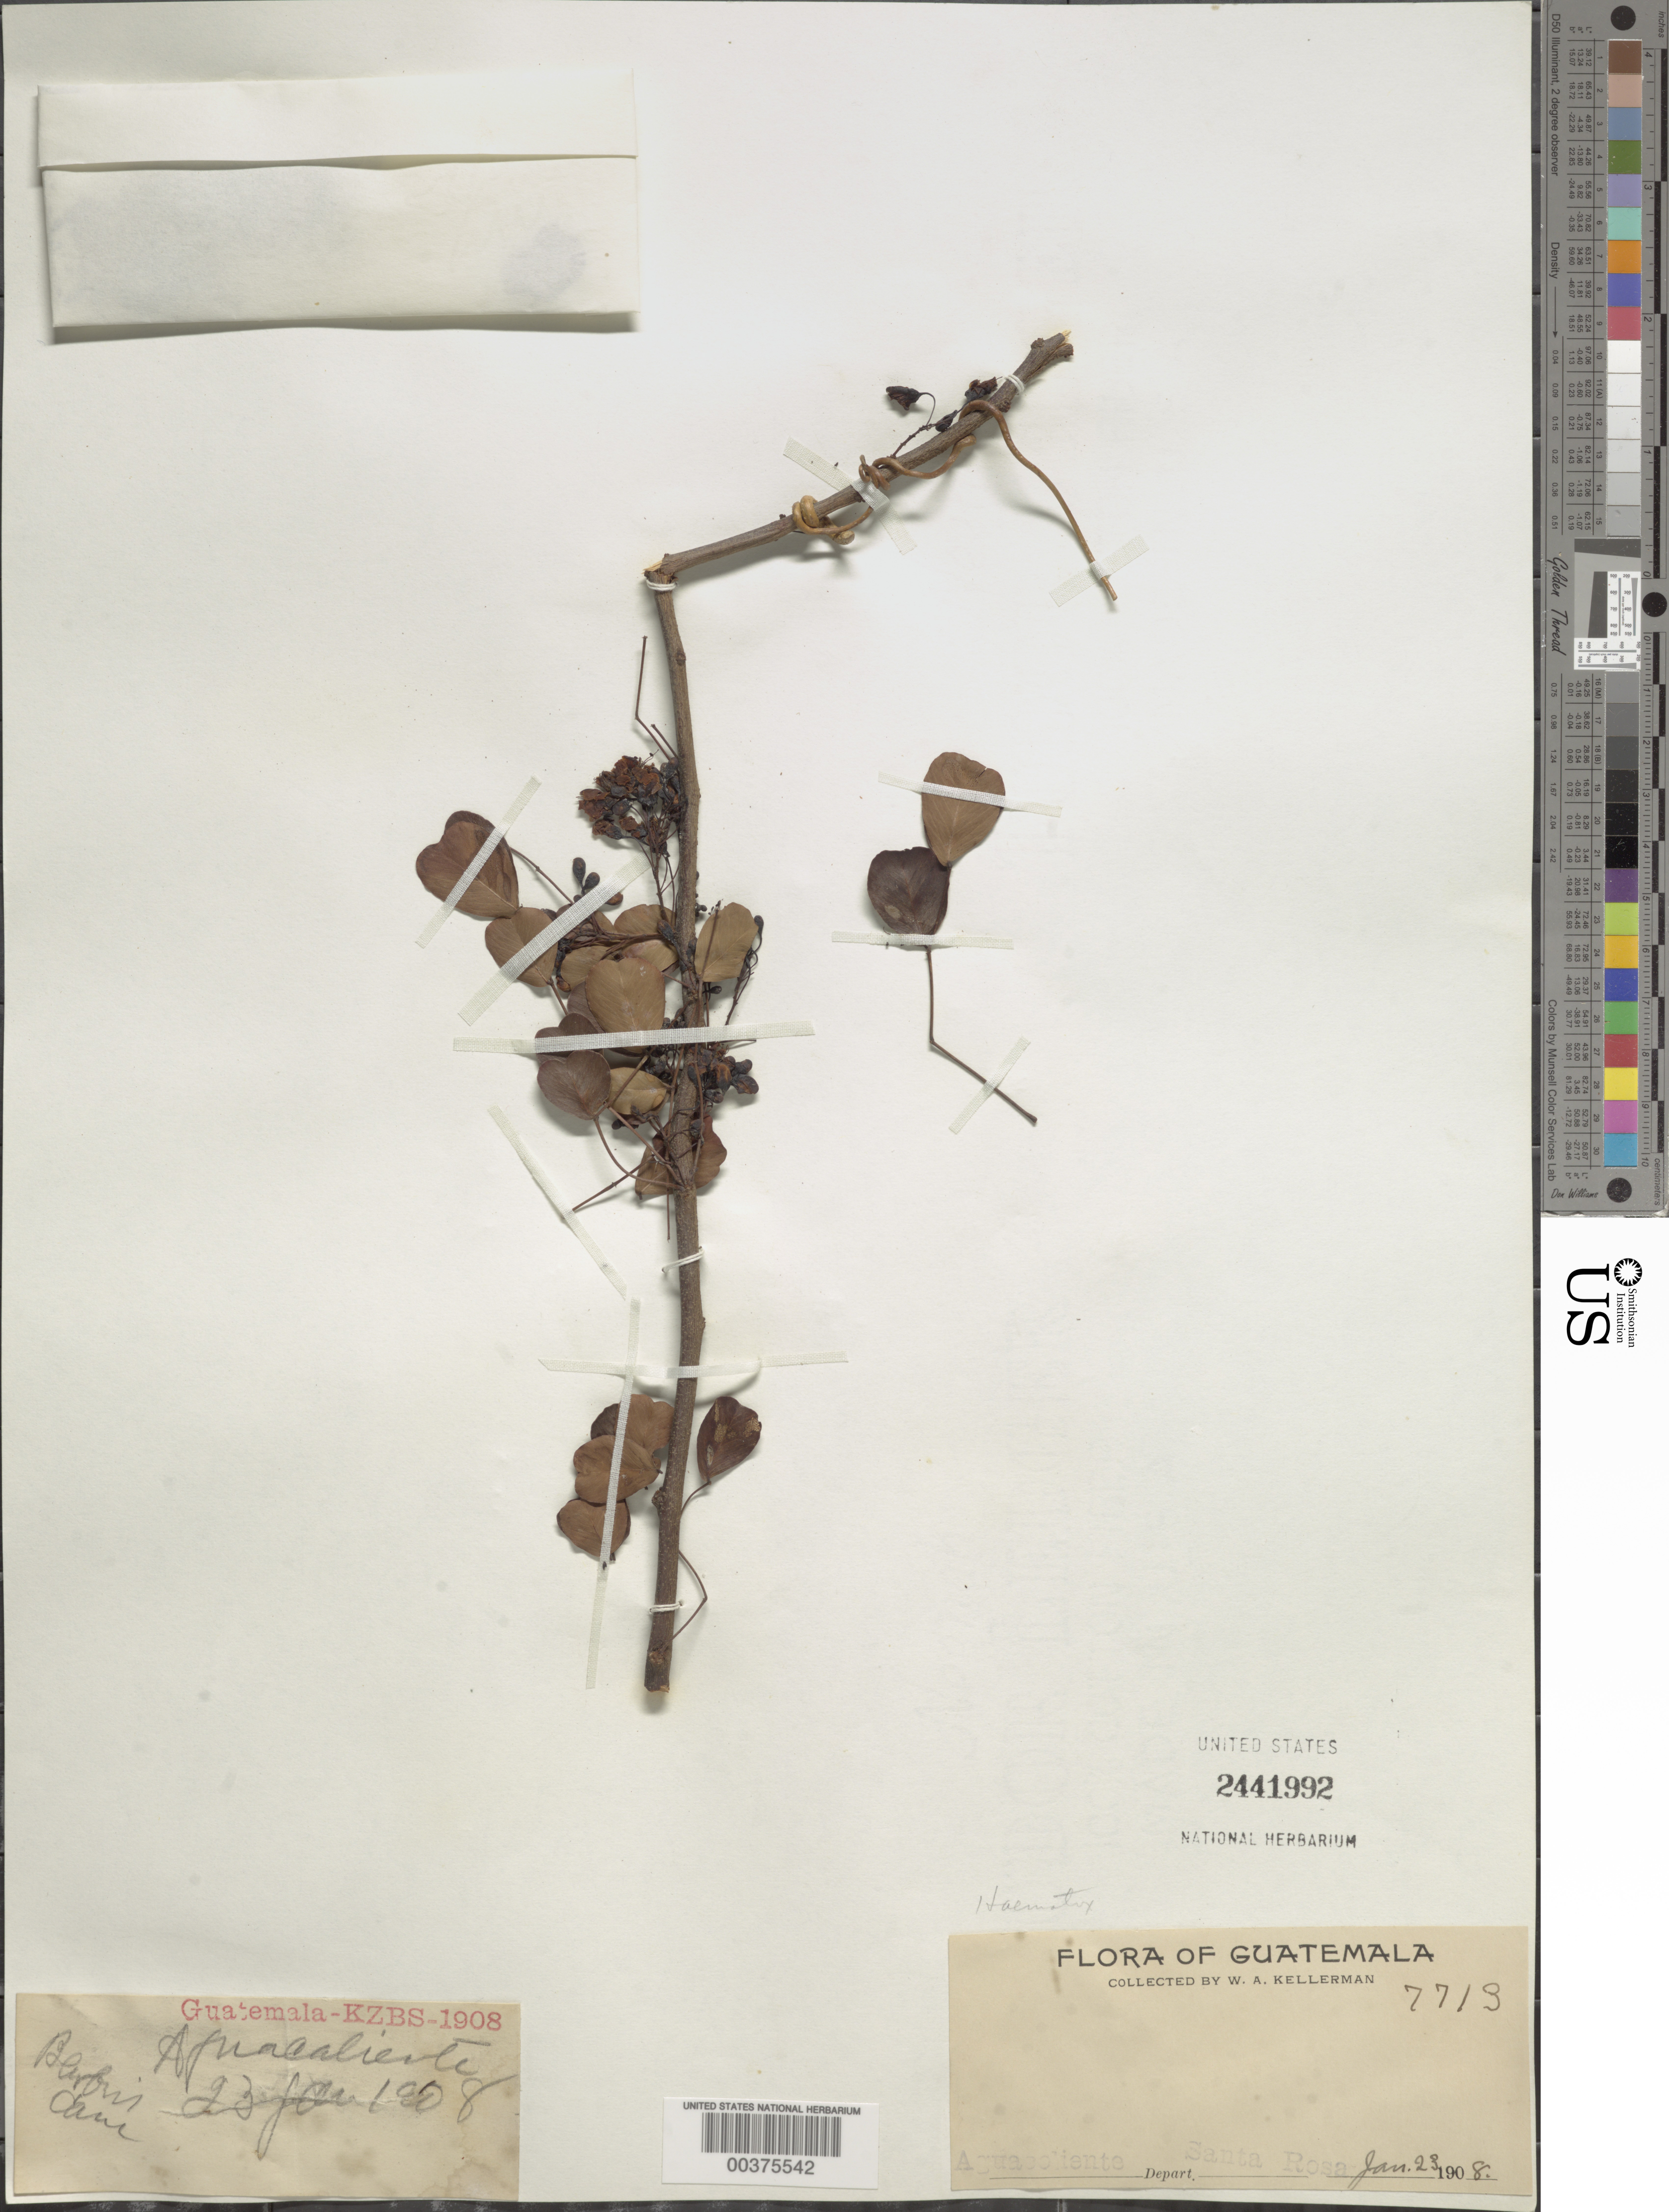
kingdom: Plantae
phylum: Tracheophyta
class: Magnoliopsida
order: Fabales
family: Fabaceae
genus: Haematoxylum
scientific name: Haematoxylum brasiletto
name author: H. Karst.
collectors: W. A. Kellerman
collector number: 7713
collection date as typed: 23 Jan 1908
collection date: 1908-01-23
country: Guatemala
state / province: Santa Rosa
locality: Aguacaliente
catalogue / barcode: US 2441992